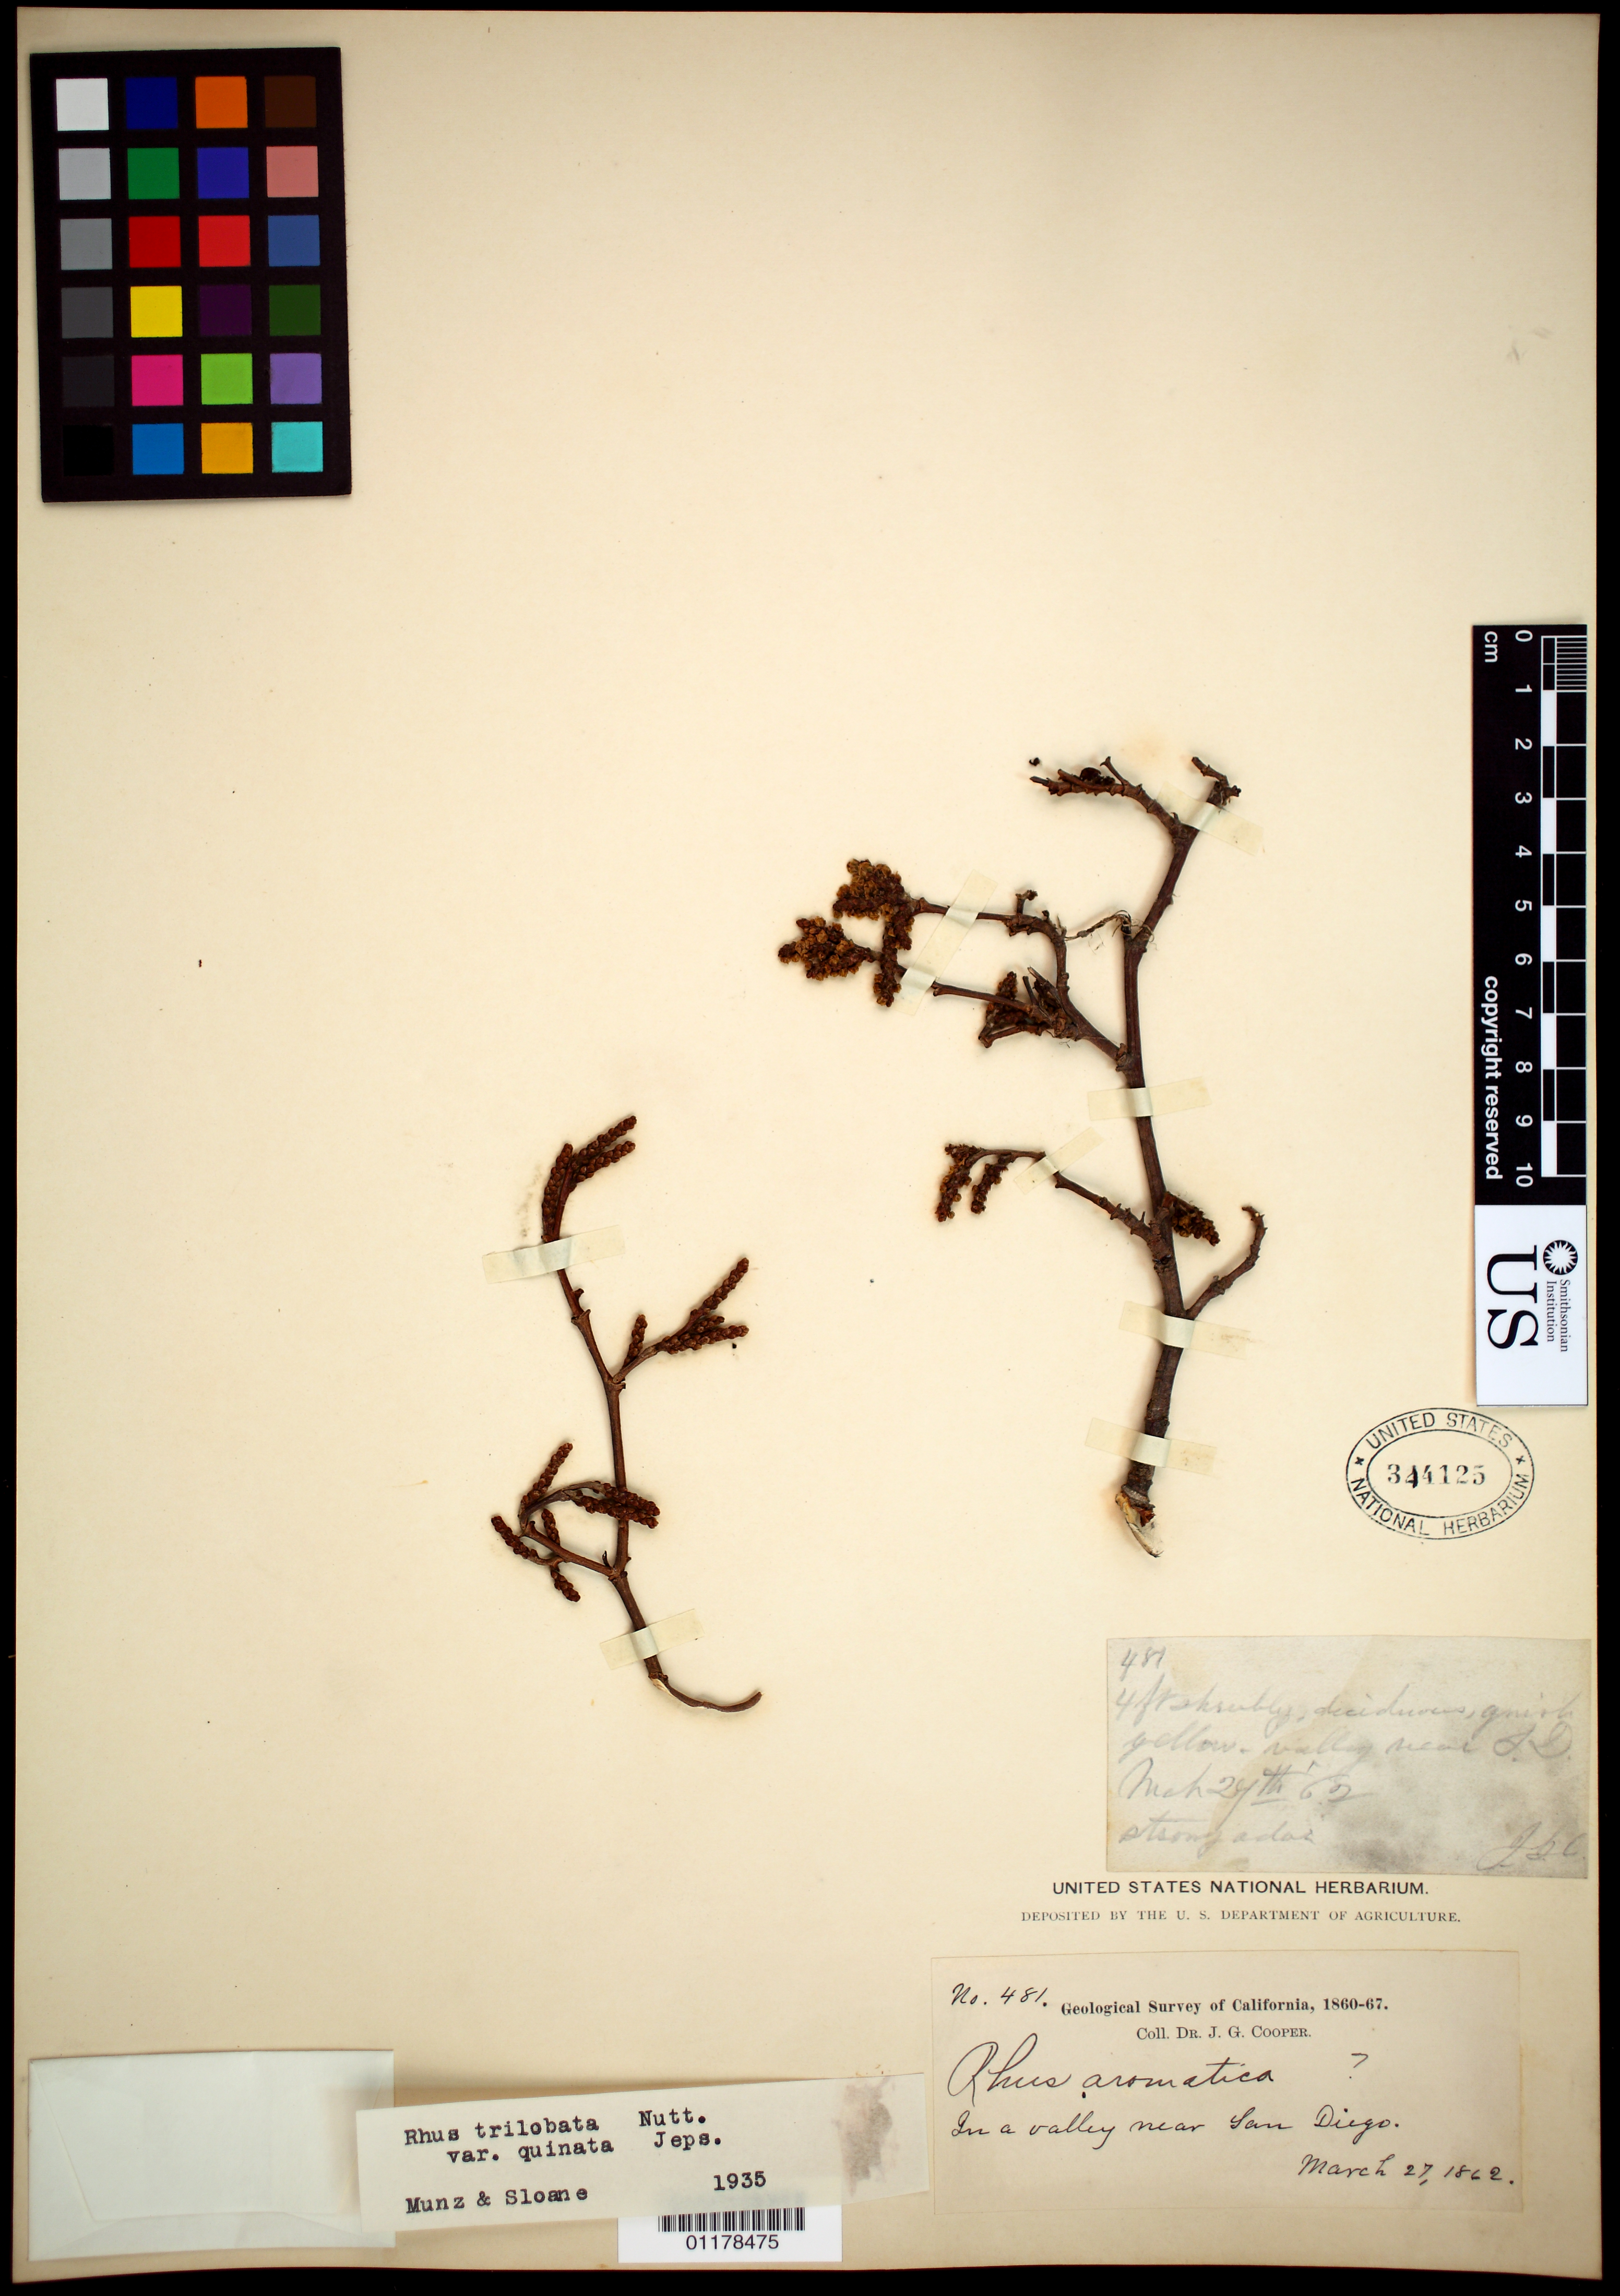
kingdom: Plantae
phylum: Tracheophyta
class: Magnoliopsida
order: Sapindales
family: Anacardiaceae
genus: Rhus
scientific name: Rhus trilobata var. quinata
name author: Jeps.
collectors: J. G. Cooper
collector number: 481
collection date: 1862-03-27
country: United States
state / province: California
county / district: San Diego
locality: In a valley near San Diego.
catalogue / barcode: US 344125